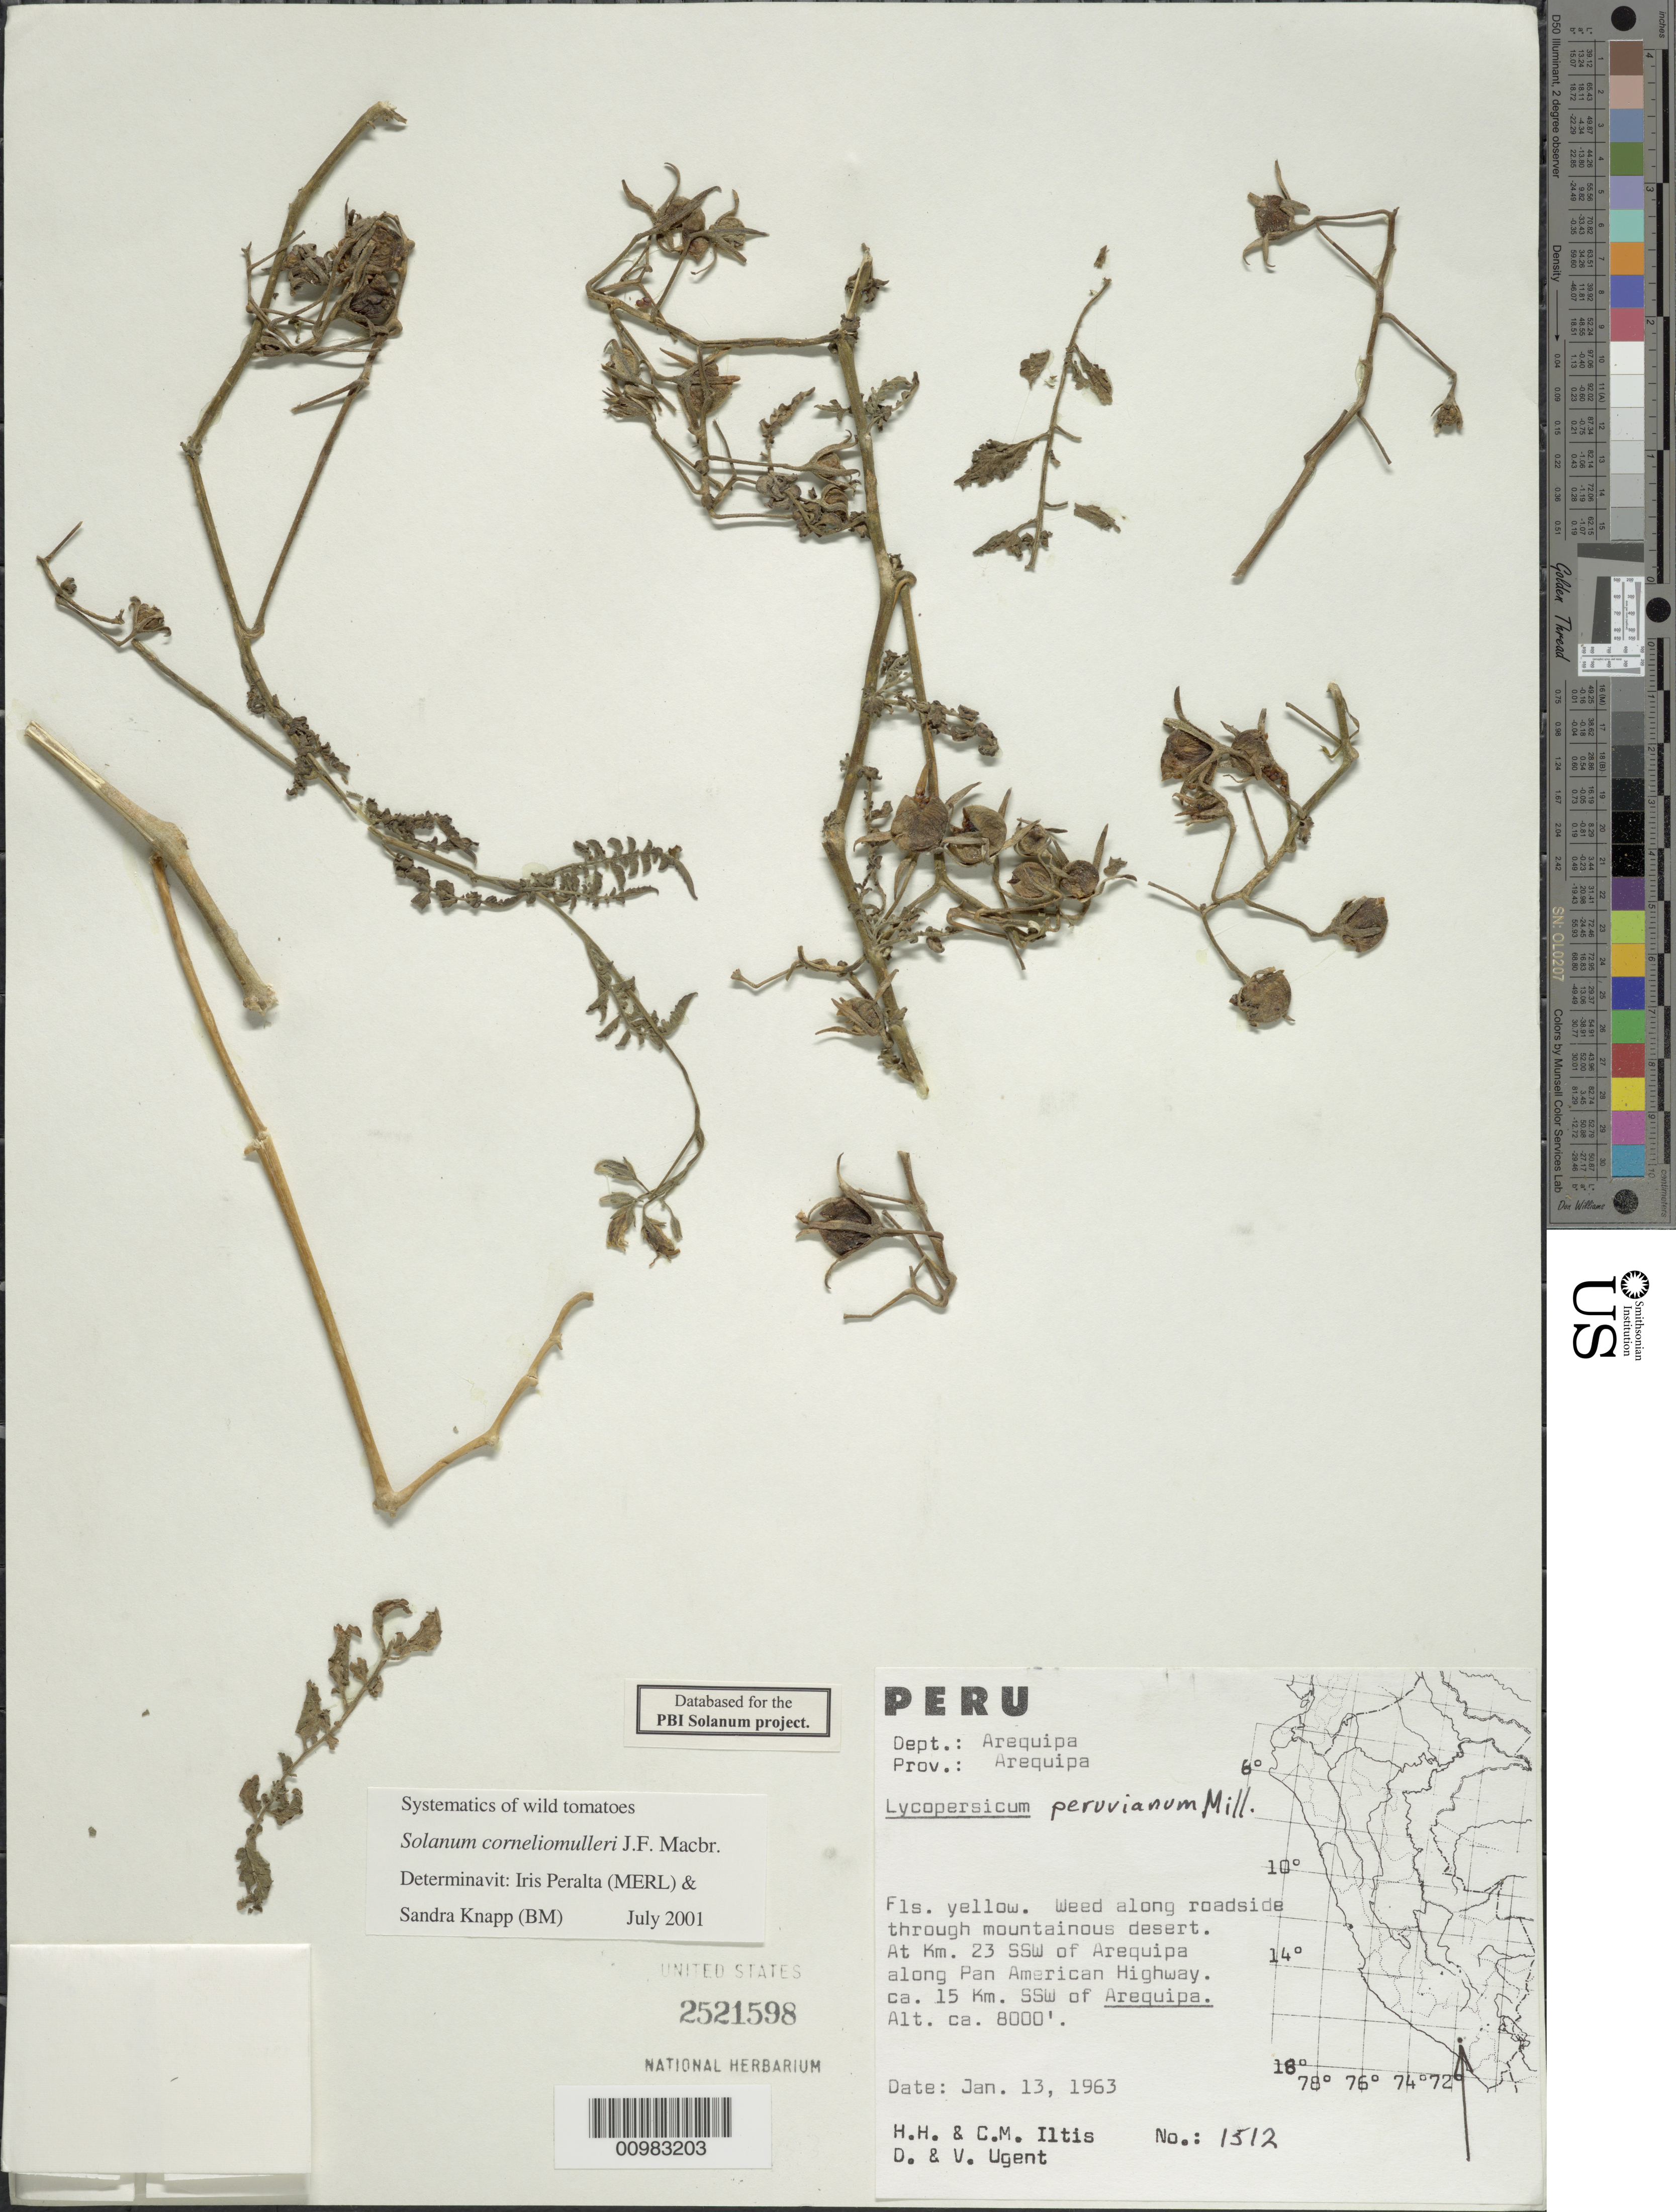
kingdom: Plantae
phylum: Tracheophyta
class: Magnoliopsida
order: Solanales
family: Solanaceae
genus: Solanum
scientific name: Solanum corneliomulleri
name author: J.F. Macbr.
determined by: Peralta, Iris E.; Knapp, S. D.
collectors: H. H. Iltis, C. M Iltis, D. Ugent & V. Ugent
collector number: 1512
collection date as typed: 13 Jan 1963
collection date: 1963-01-13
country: Peru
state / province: Arequipa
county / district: Arequipa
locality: km 23 SSW of Arequipa along Pan American Highway, ca. 15 km SSW of Arequipa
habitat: roadside through mountainous desert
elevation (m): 2439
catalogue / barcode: US 2521598